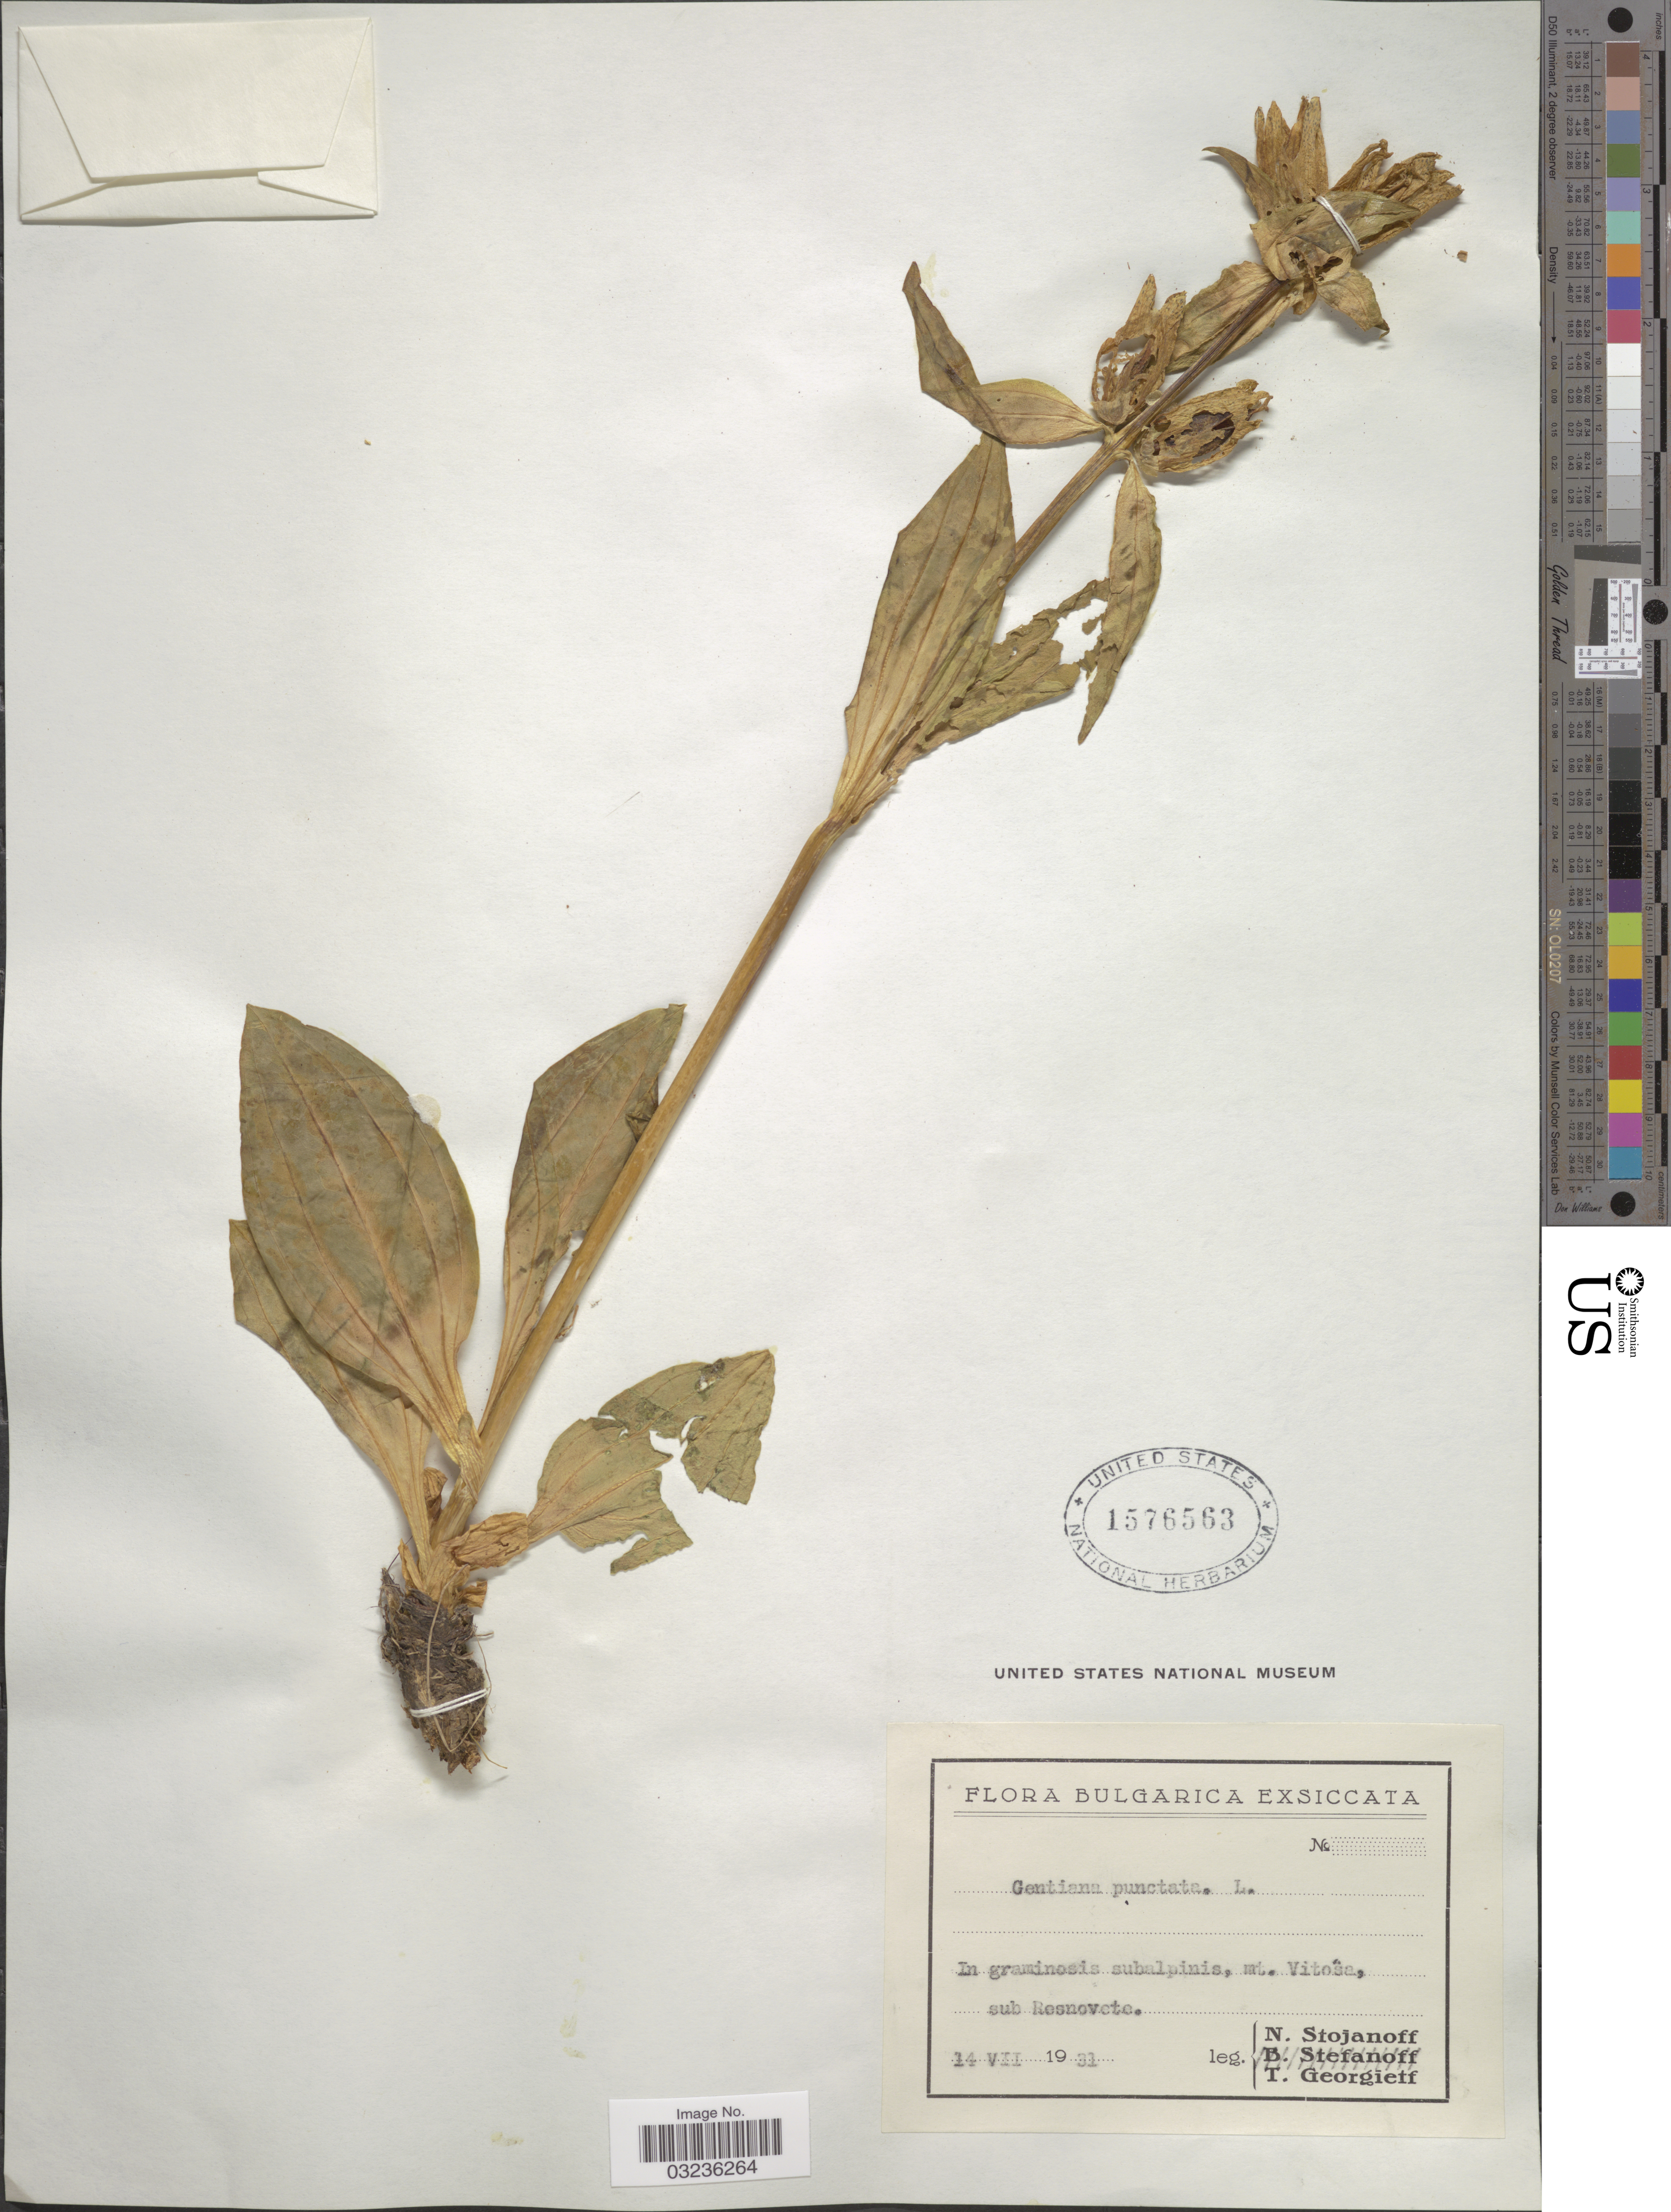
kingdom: Plantae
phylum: Tracheophyta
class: Magnoliopsida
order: Gentianales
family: Gentianaceae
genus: Gentiana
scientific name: Gentiana punctata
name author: L.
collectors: N. Stojanoff & T. Georgietf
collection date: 1931-07-14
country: Bulgaria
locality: Bulgarica, In graminosis subalpinis, mt. vitosa, sub Resnovete.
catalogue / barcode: US 1576563